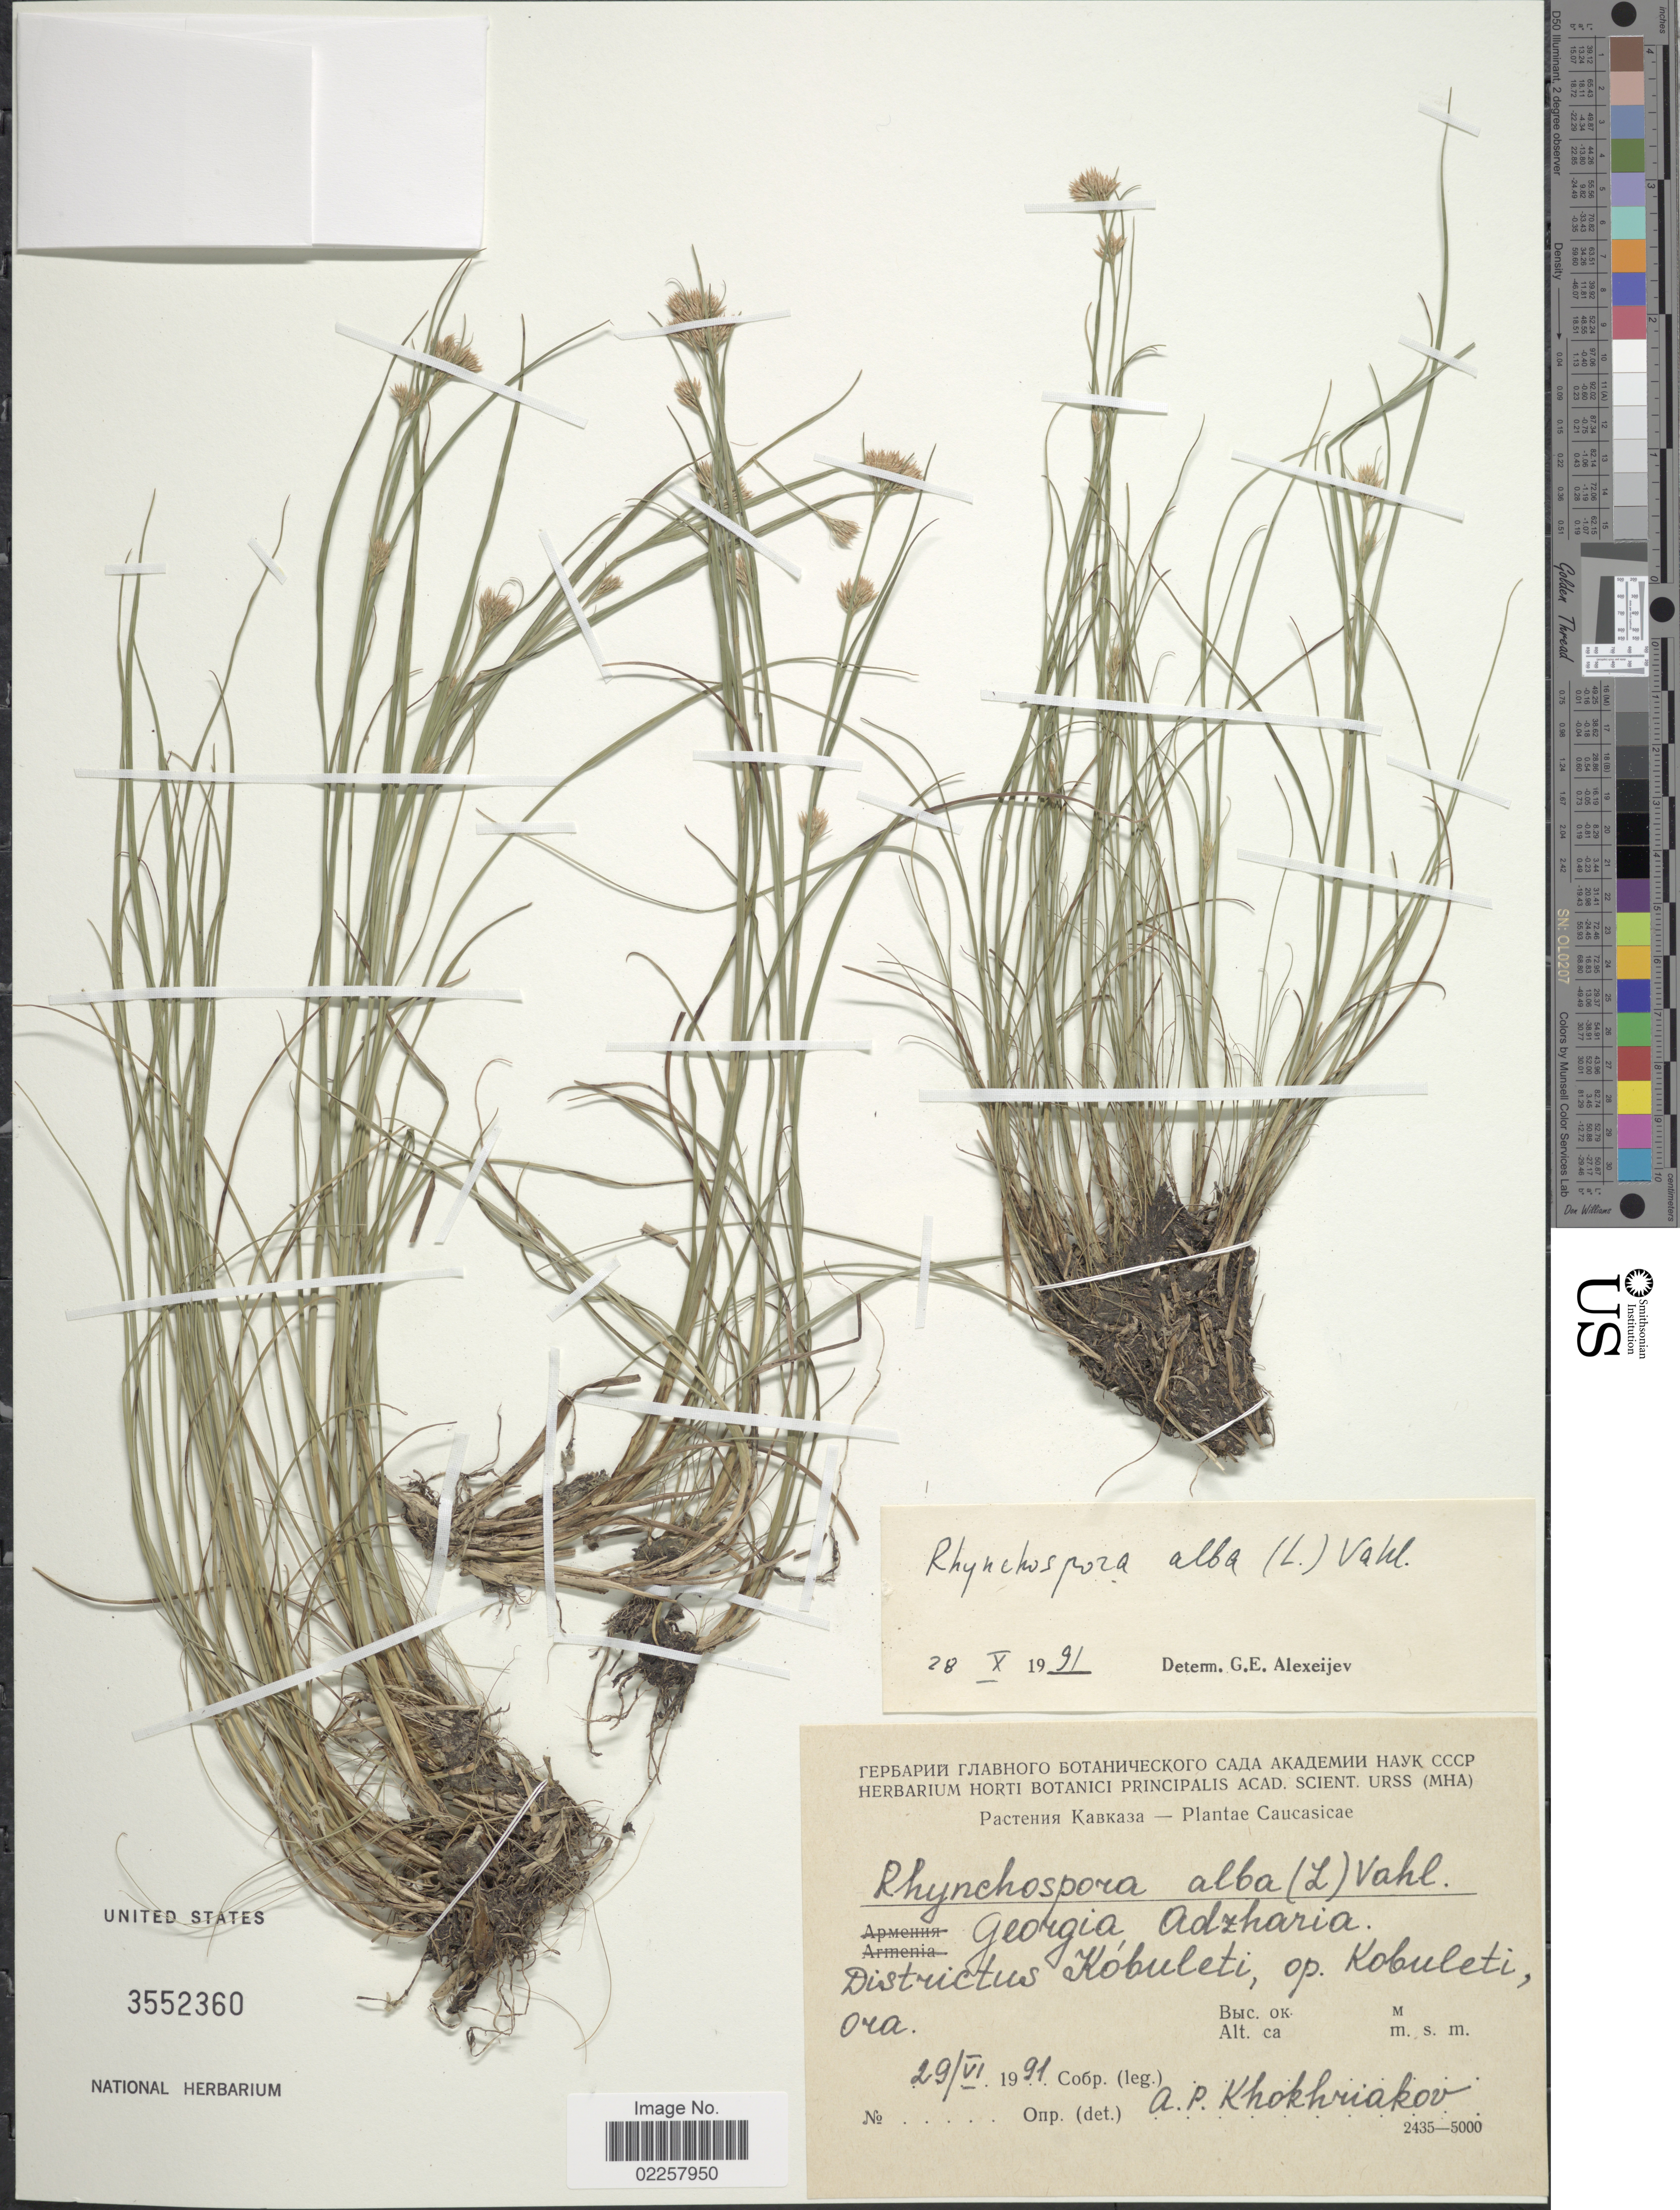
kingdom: Plantae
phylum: Tracheophyta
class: Liliopsida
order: Poales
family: Cyperaceae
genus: Rhynchospora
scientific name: Rhynchospora alba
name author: (L.) Vahl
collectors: A. Khokhriakov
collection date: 1991-06-29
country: Georgia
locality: Caucasicae, Georgia Adzharia, Districtus Kobuleti, op. Kobuleti, ora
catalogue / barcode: US 3552360